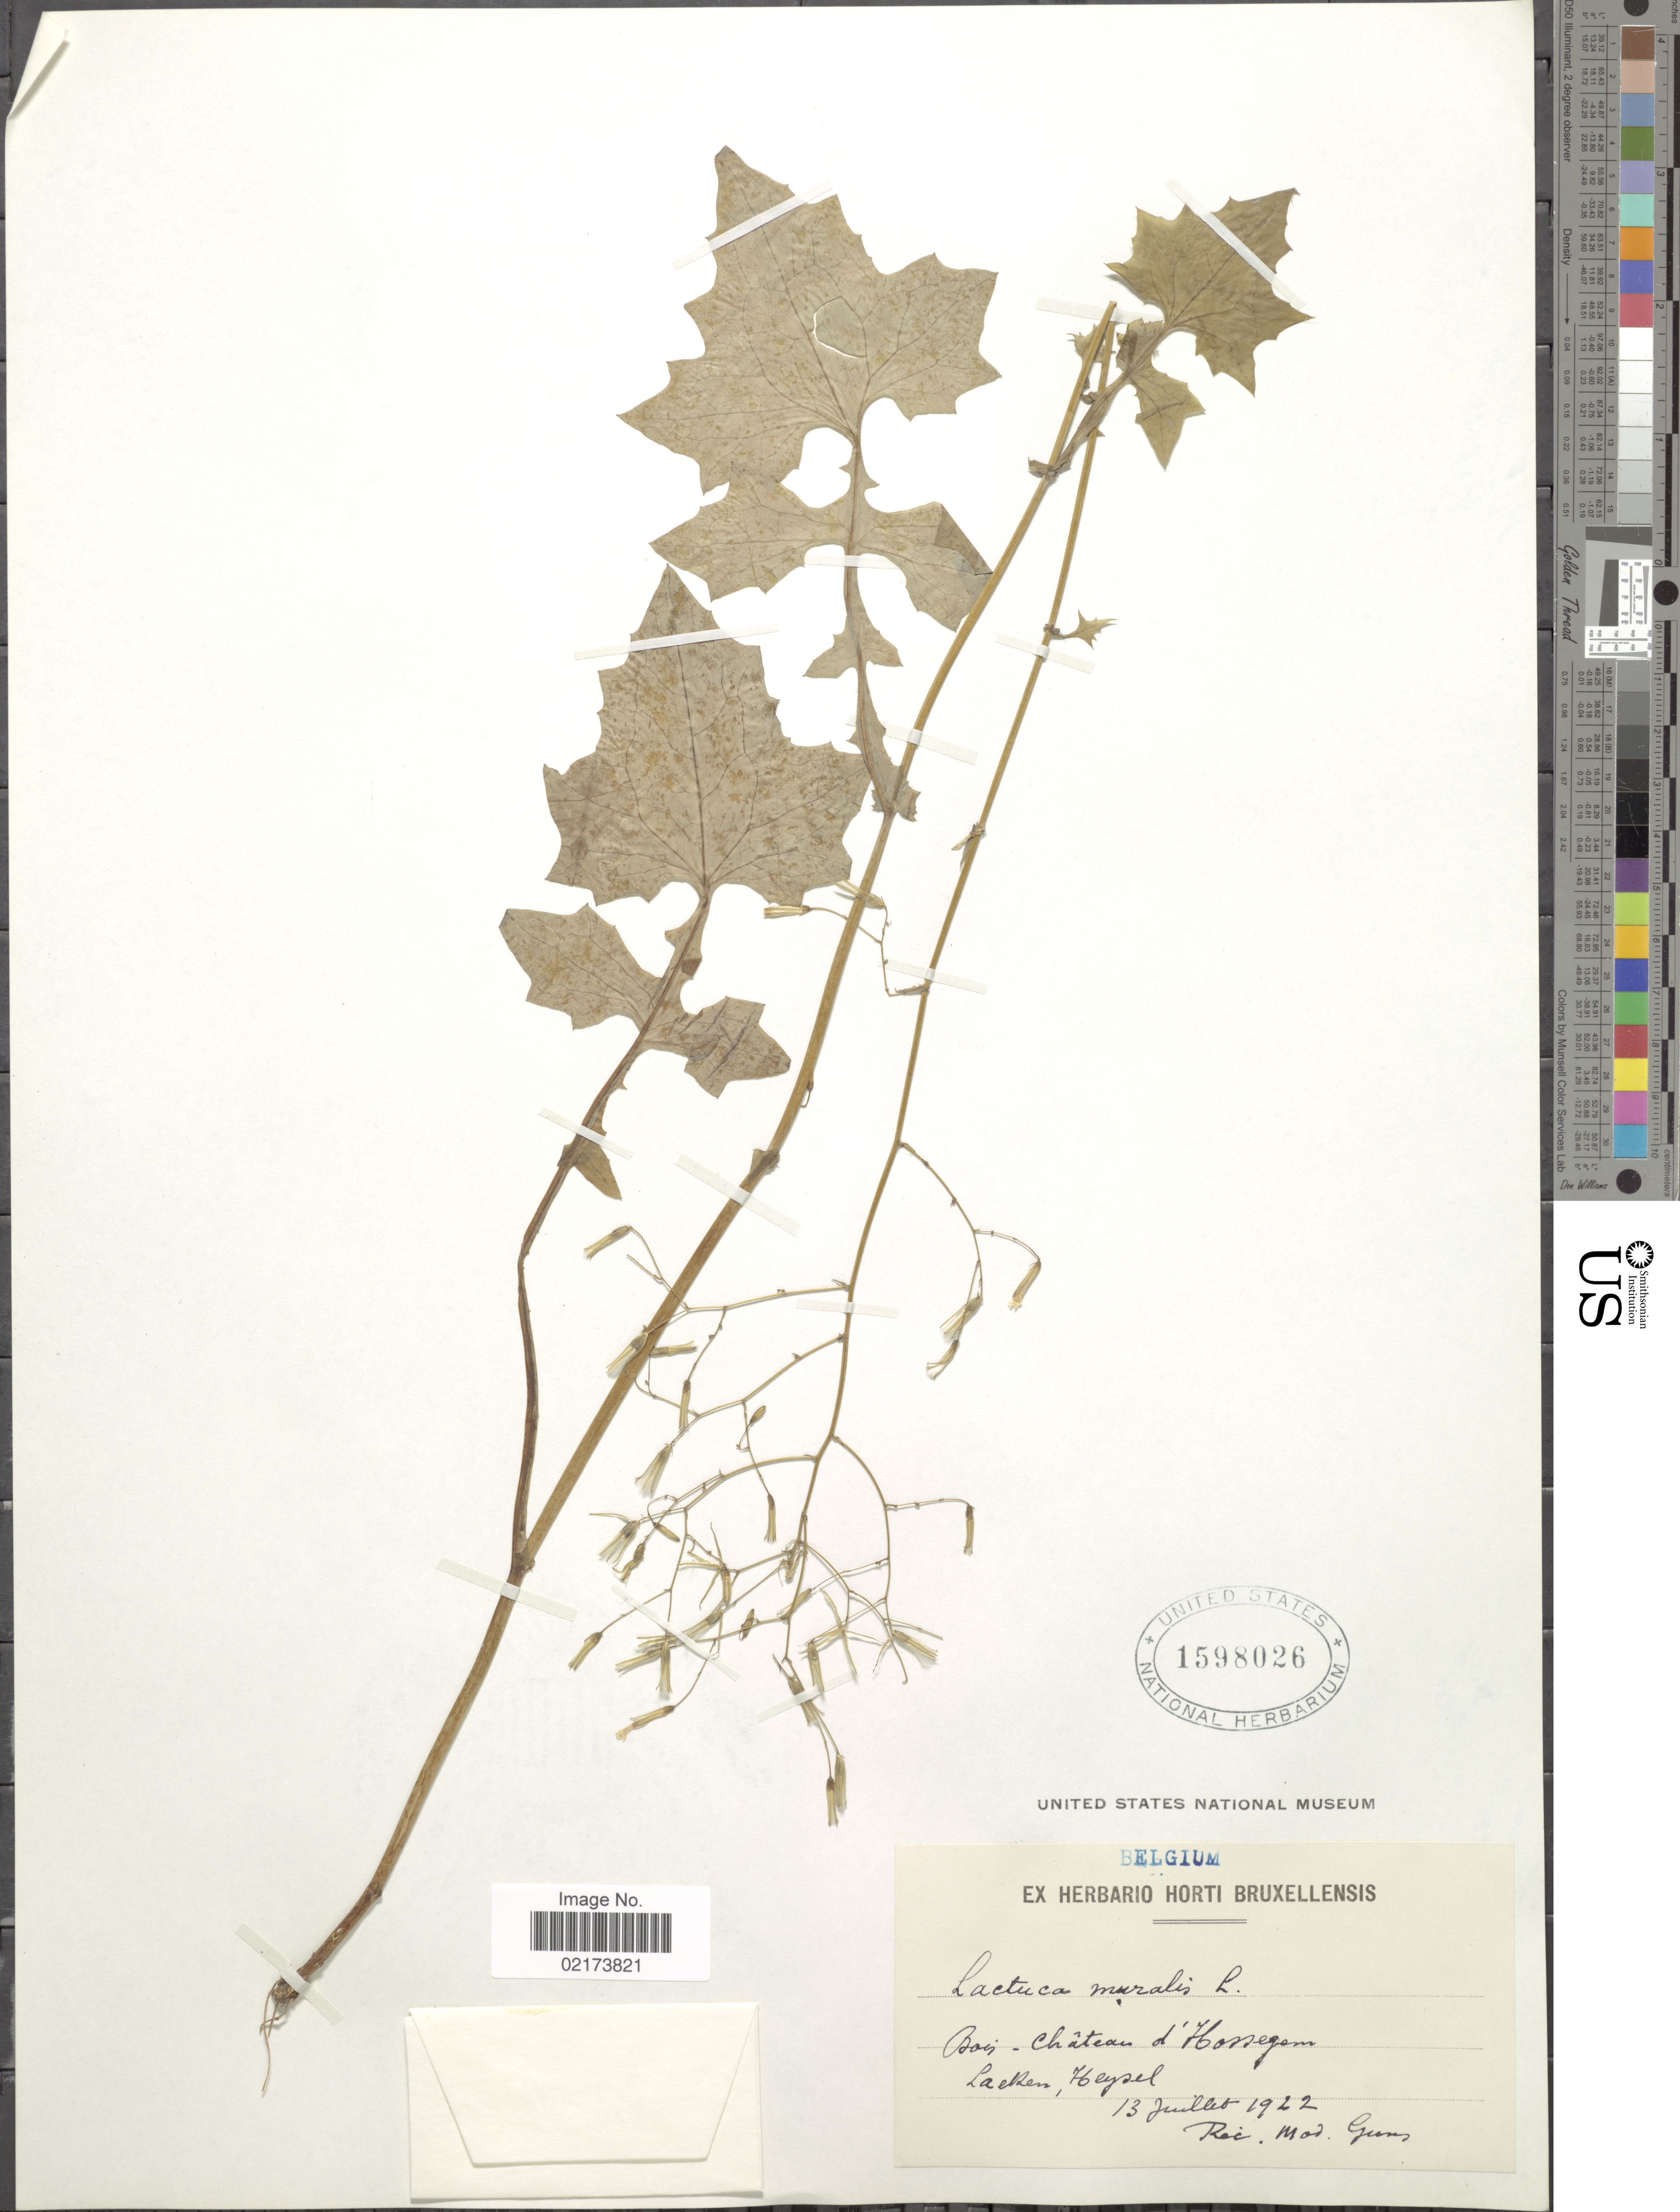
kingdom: Plantae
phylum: Tracheophyta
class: Magnoliopsida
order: Asterales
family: Asteraceae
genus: Lactuca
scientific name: Lactuca muralis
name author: (L.) Gaertn.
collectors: ex herb. Horti Bruxellensis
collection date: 1922-07-13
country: Belgium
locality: Bois-Chateau d'Hossegem, Lacken, Heyzel [interpreted]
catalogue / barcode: US 1598026